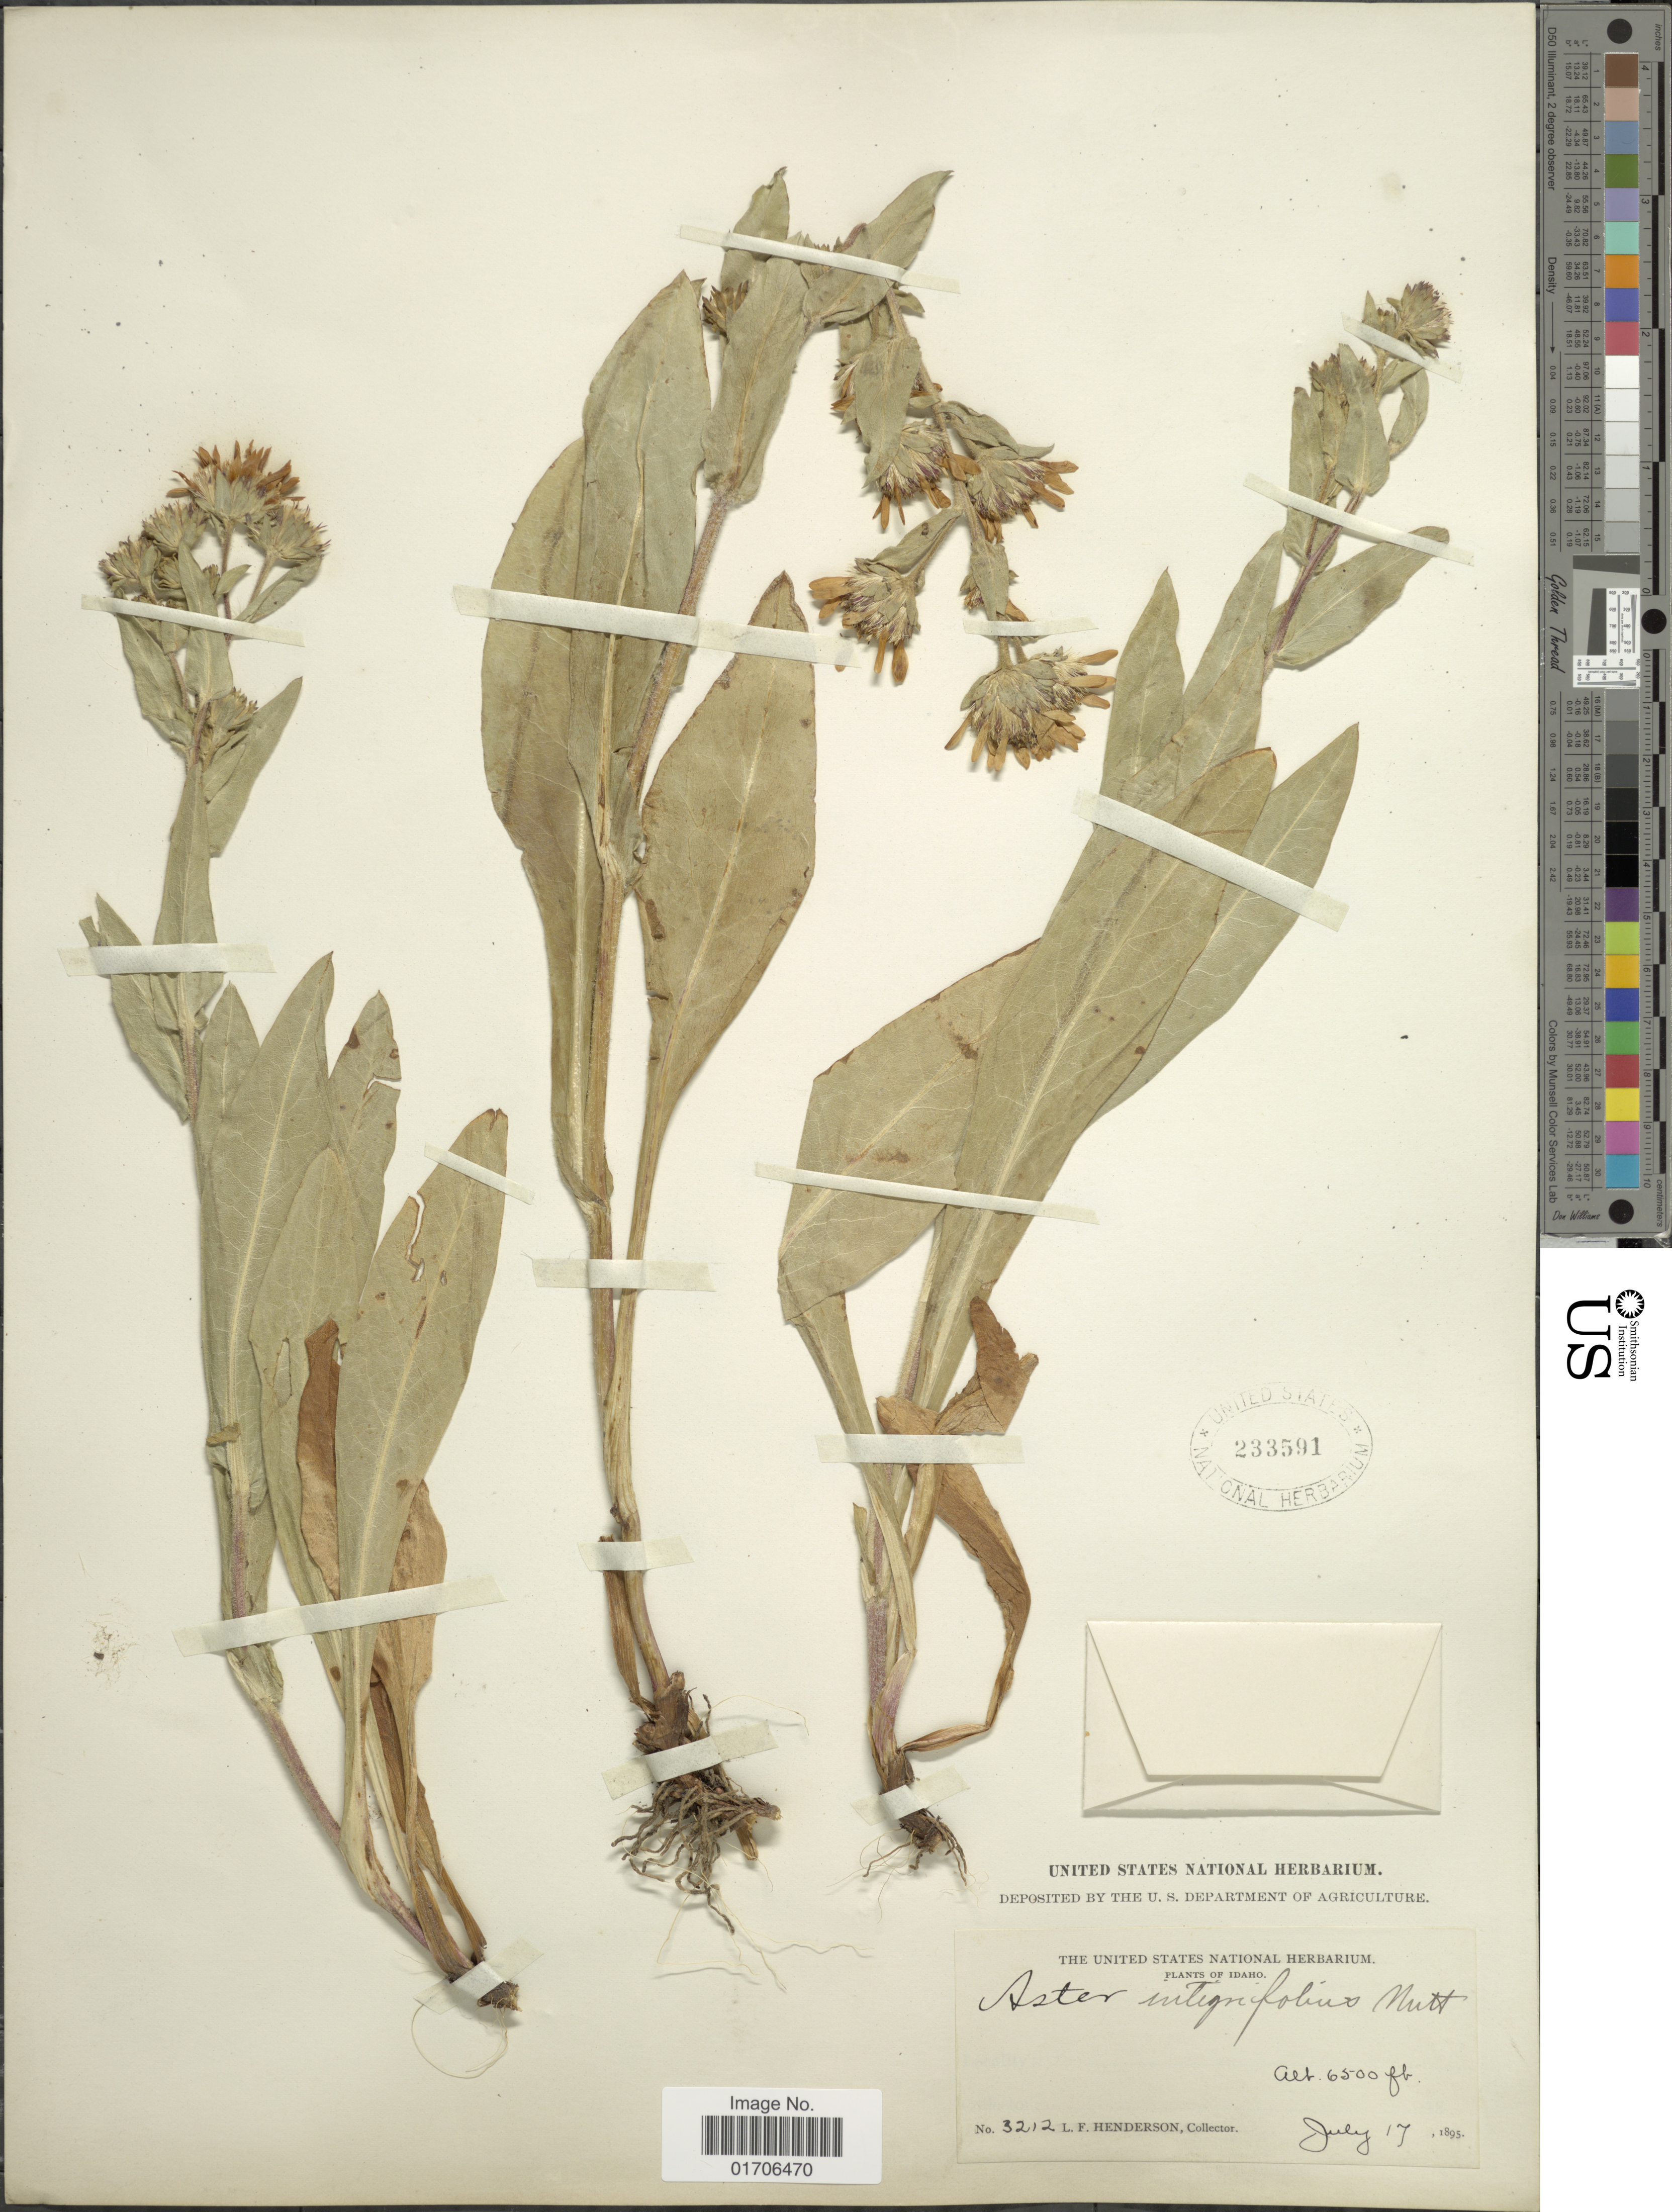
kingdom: Plantae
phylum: Tracheophyta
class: Magnoliopsida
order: Asterales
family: Asteraceae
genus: Eurybia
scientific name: Eurybia integrifolia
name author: (Nutt.) G.L. Nesom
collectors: L. Henderson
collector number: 3212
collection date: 1895-07-17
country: United States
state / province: Idaho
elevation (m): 1981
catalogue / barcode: US 233591